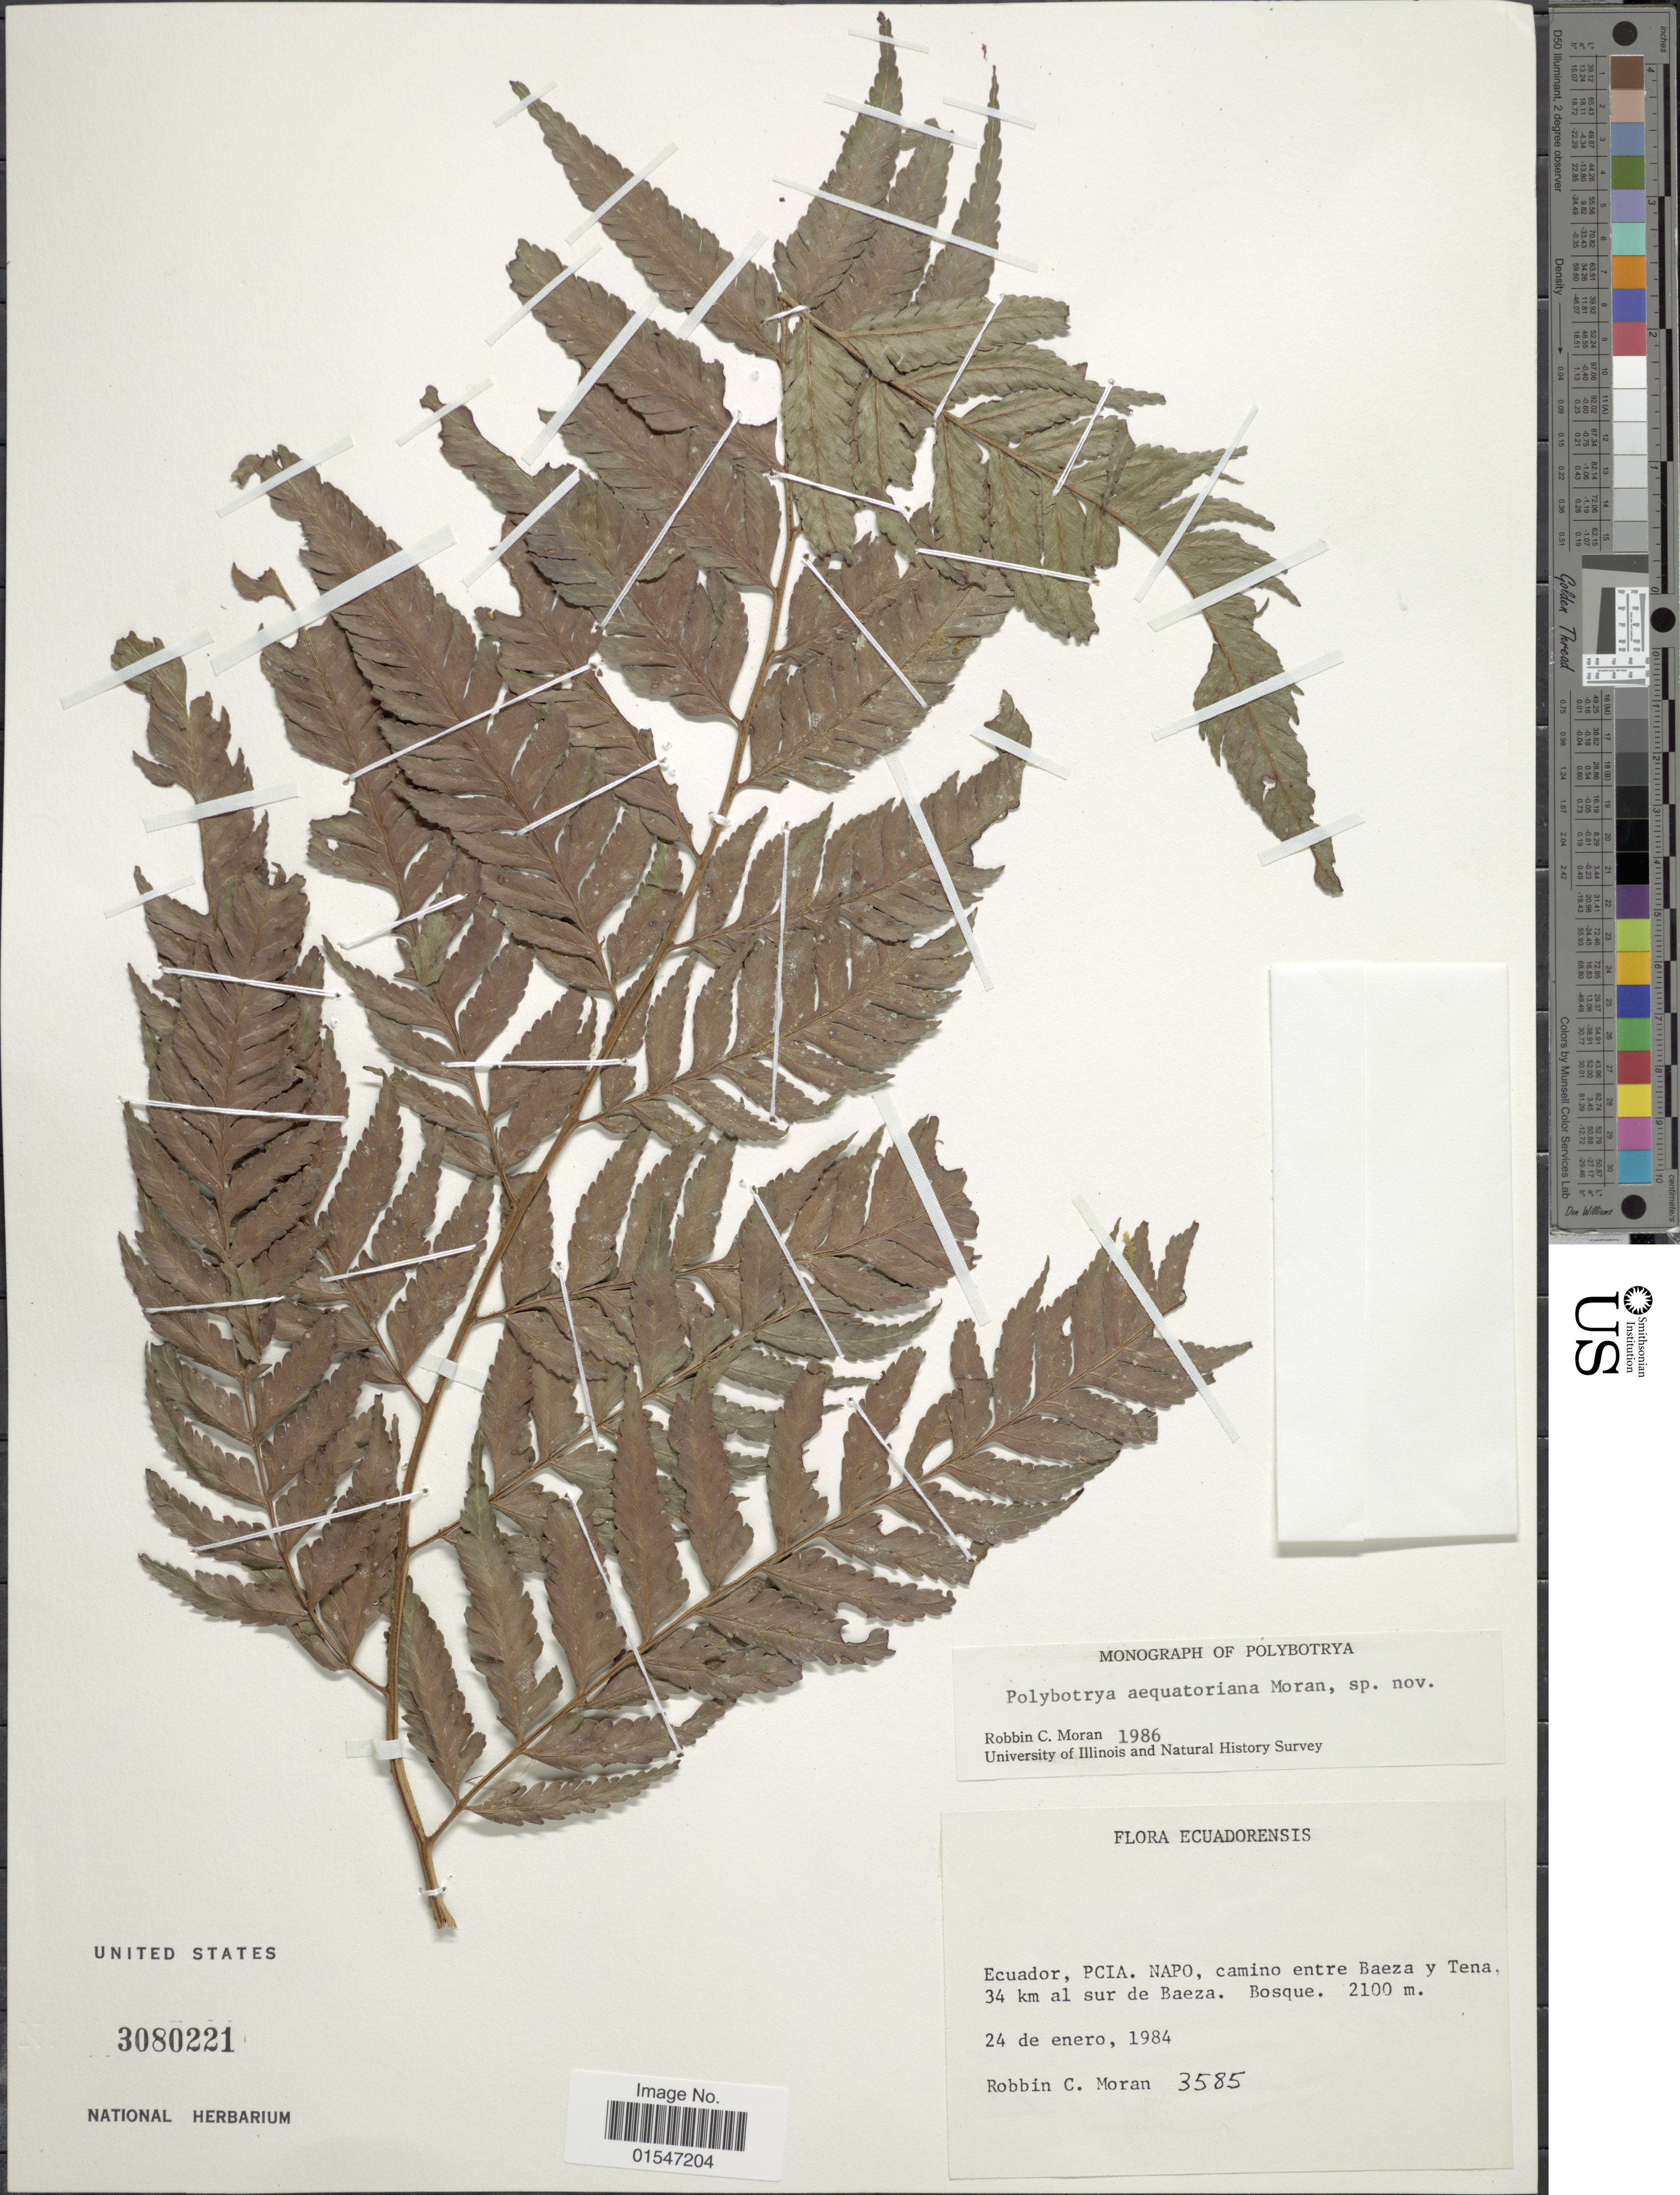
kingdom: Plantae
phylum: Tracheophyta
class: Polypodiopsida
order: Polypodiales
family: Dryopteridaceae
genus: Polybotrya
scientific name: Polybotrya aequatoriana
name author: R.C. Moran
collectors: R. C. Moran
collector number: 3585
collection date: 1984-01-24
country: Ecuador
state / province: Napo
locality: Camino entre Baeza y Tena, 34 km al sur de Baeza, bosque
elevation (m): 2100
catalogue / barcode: US 3080221